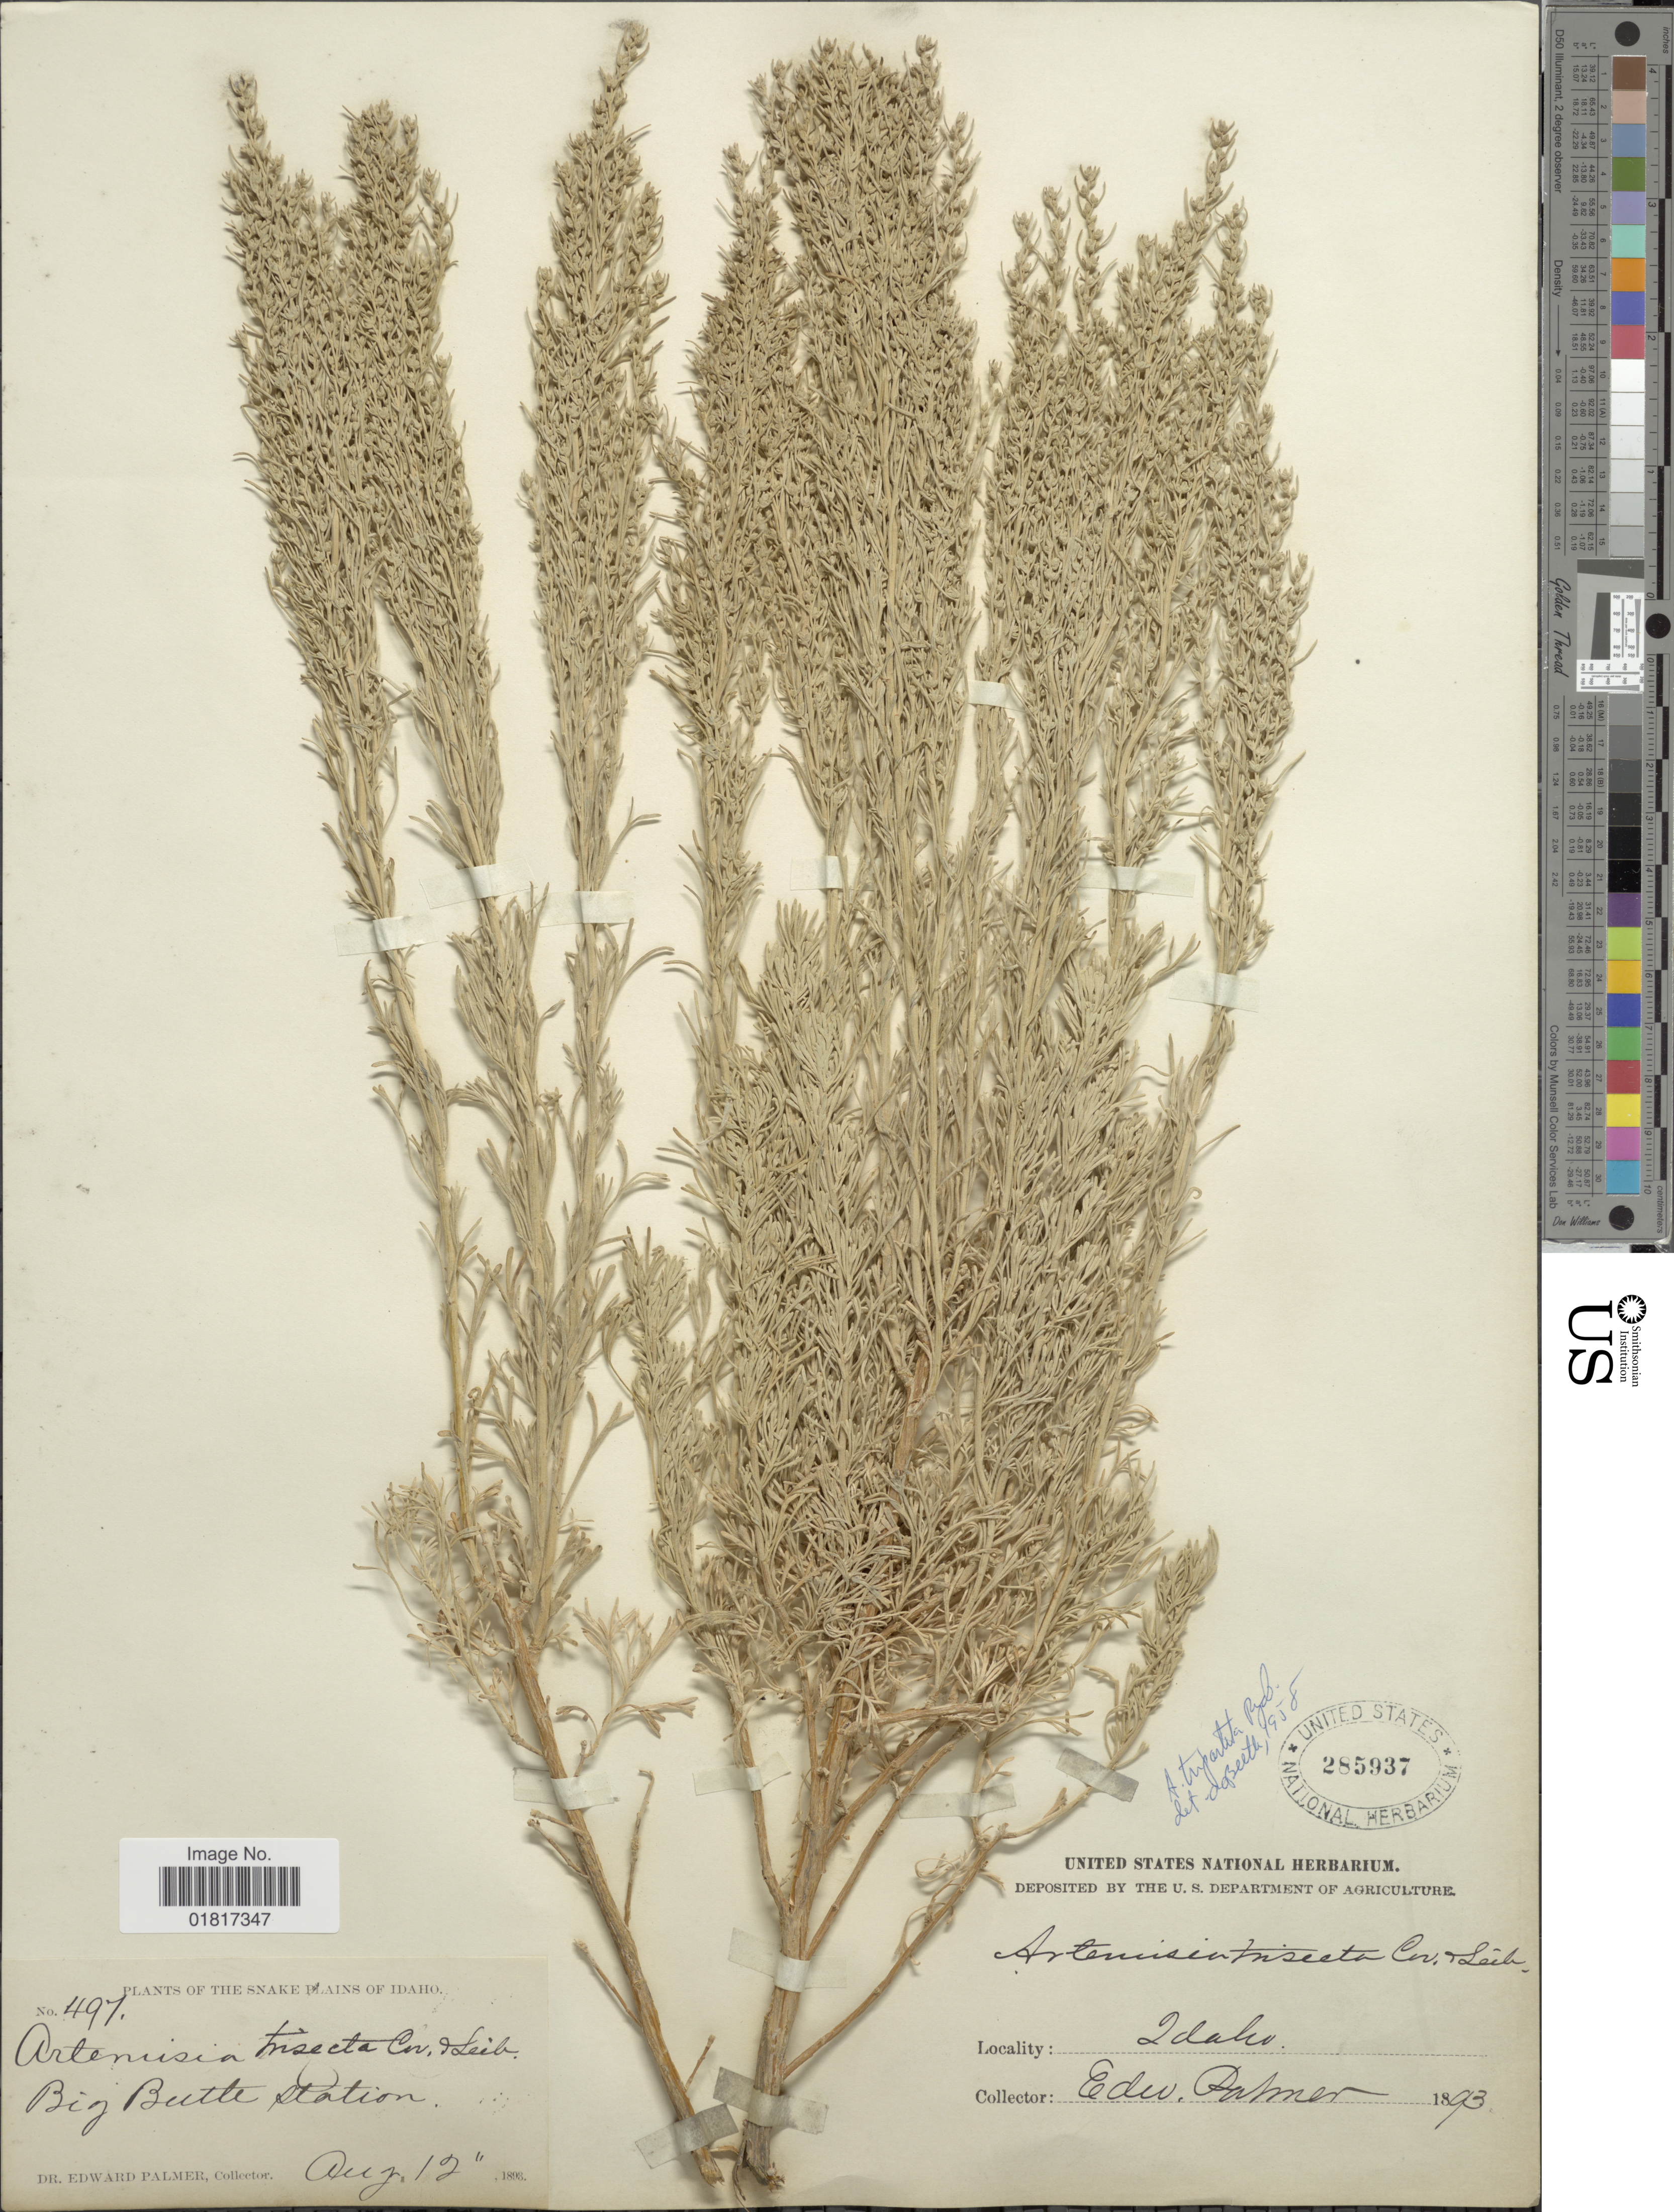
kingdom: Plantae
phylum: Tracheophyta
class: Magnoliopsida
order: Asterales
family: Asteraceae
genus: Artemisia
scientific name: Artemisia tripartita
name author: Rydb.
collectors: E. Palmer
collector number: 497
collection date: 1893-08-12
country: United States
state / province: Idaho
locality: The Snake Plains of Idaho, Big Butte Station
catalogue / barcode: US 285937